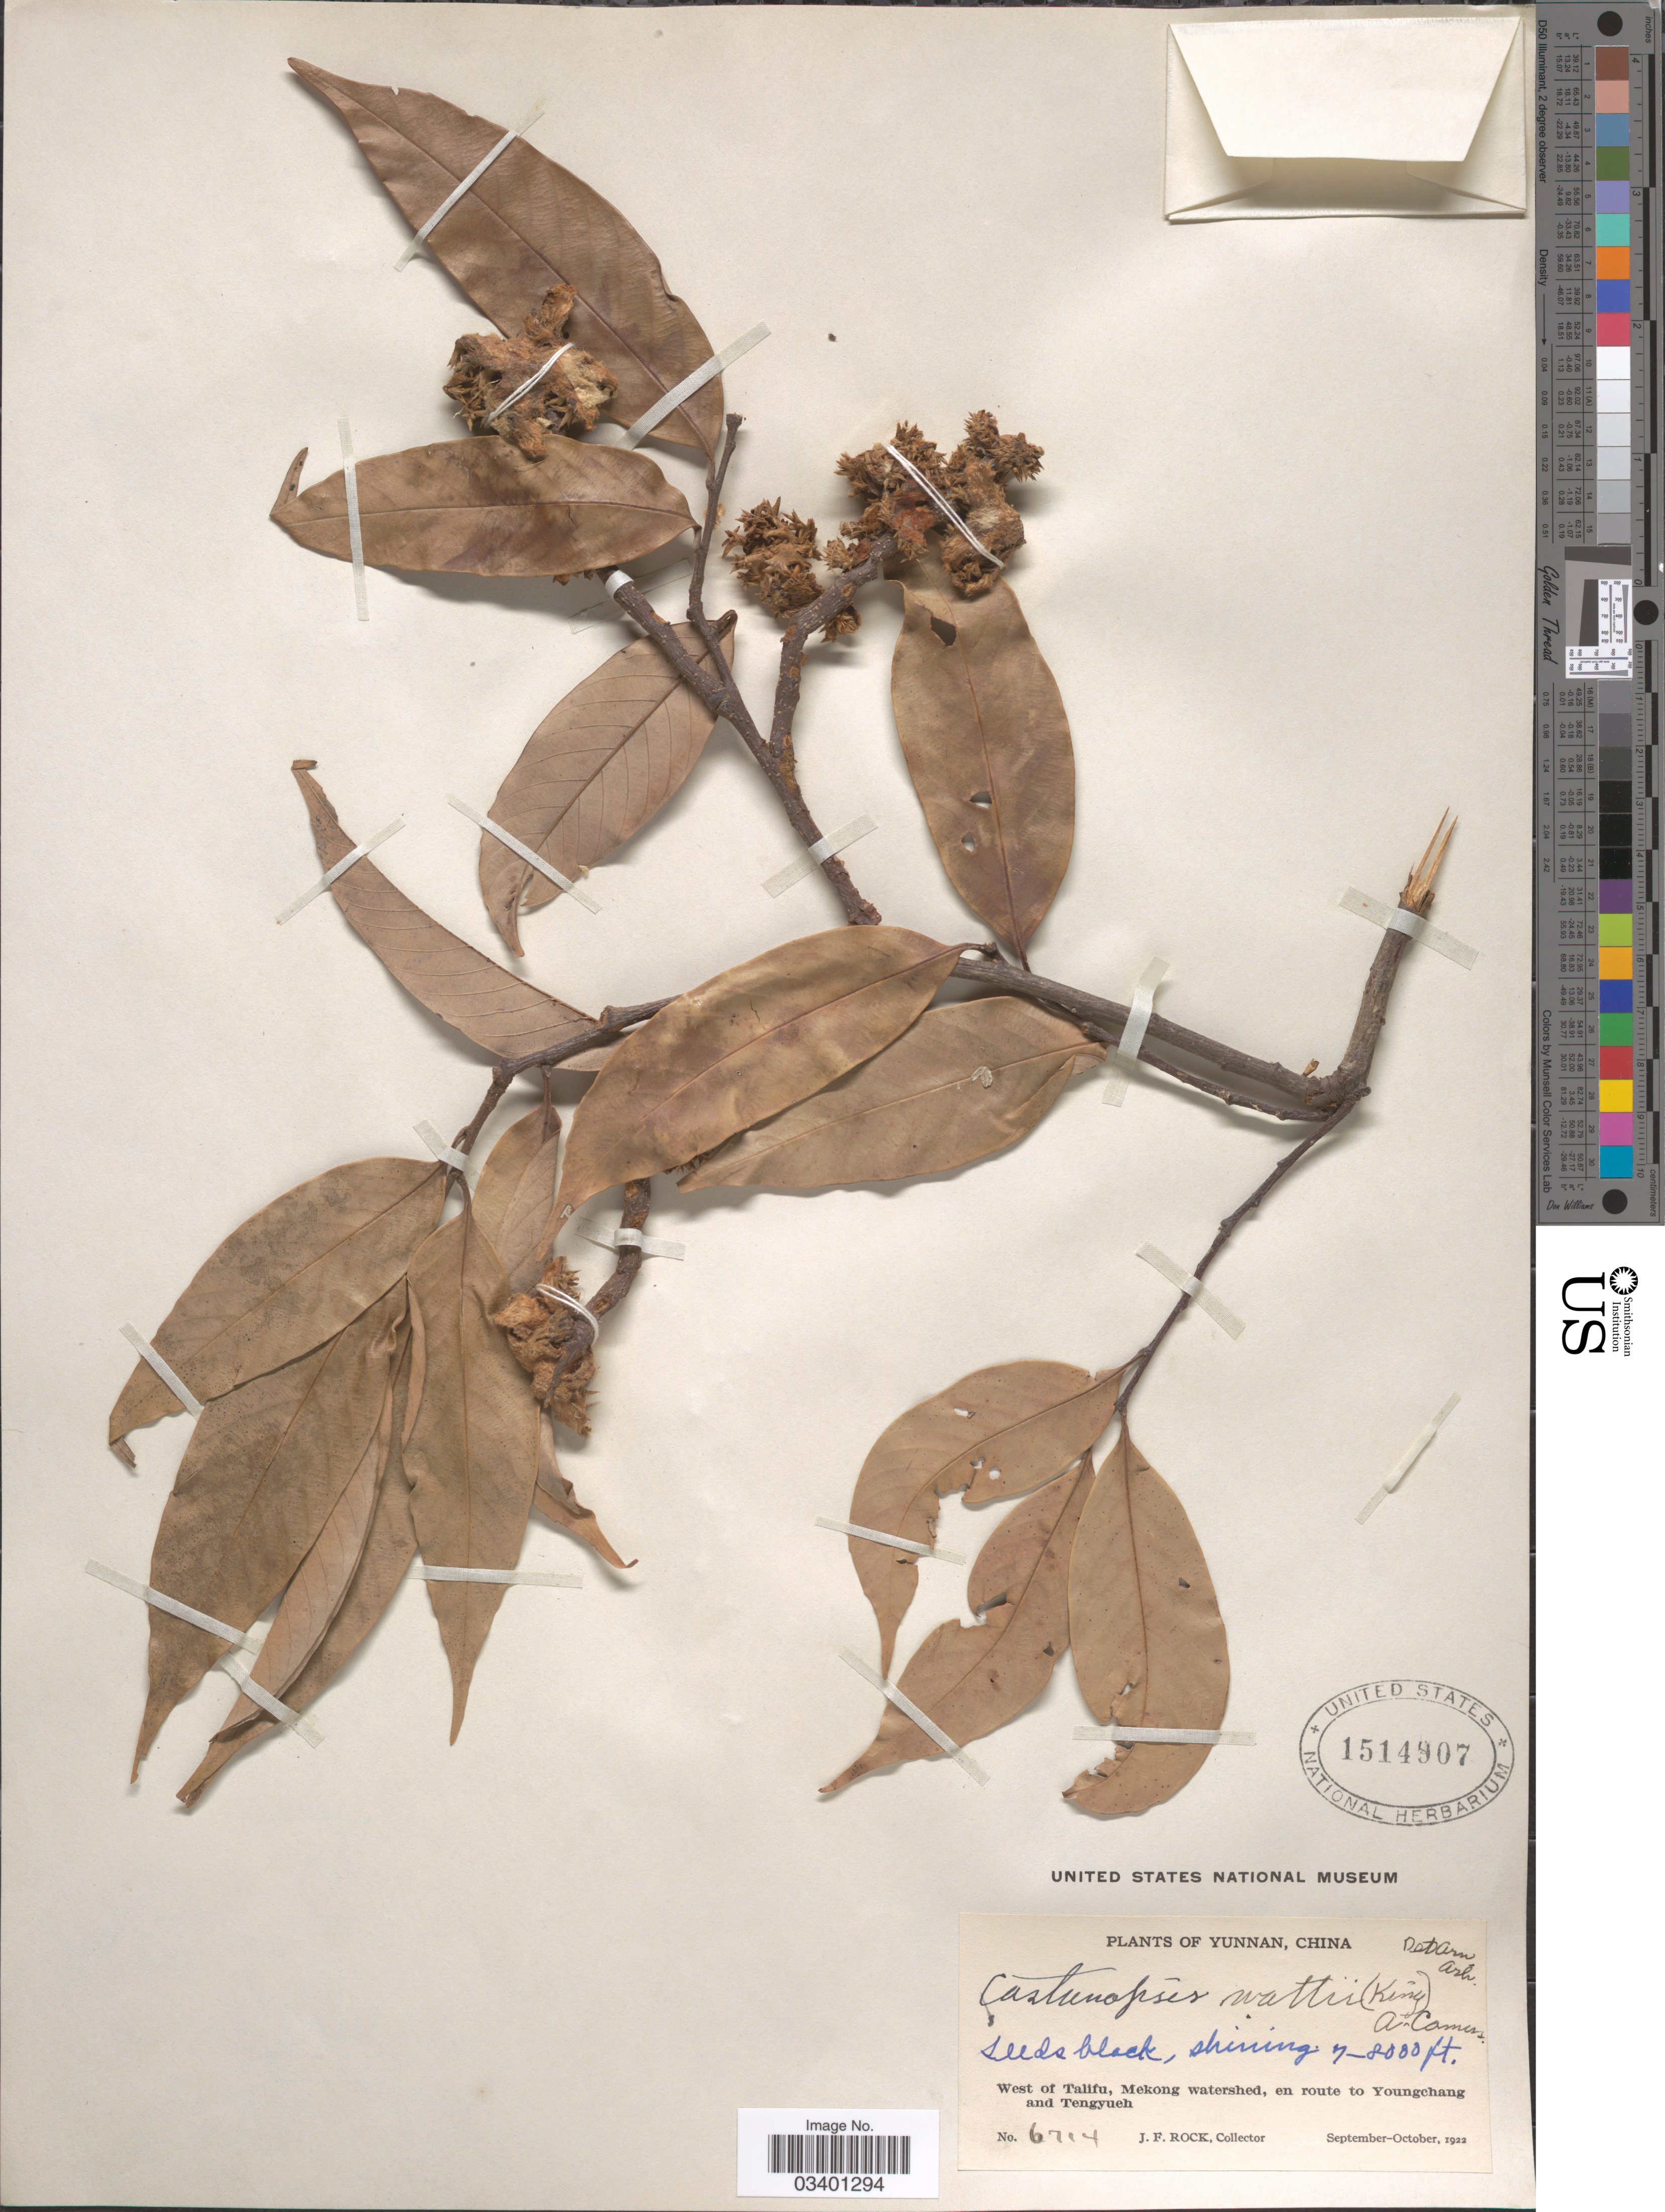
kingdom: Plantae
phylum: Tracheophyta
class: Magnoliopsida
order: Fagales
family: Fagaceae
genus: Castanopsis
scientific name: Castanopsis wattii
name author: (King ex Hook. f.) A. Camus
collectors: J. Rock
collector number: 6714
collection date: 1922-09/1922-10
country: China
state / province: Yunnan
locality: West of Talifu, Mekong watershed, en route to Youngchang and Tengyueh.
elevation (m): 2134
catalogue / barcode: US 1514907